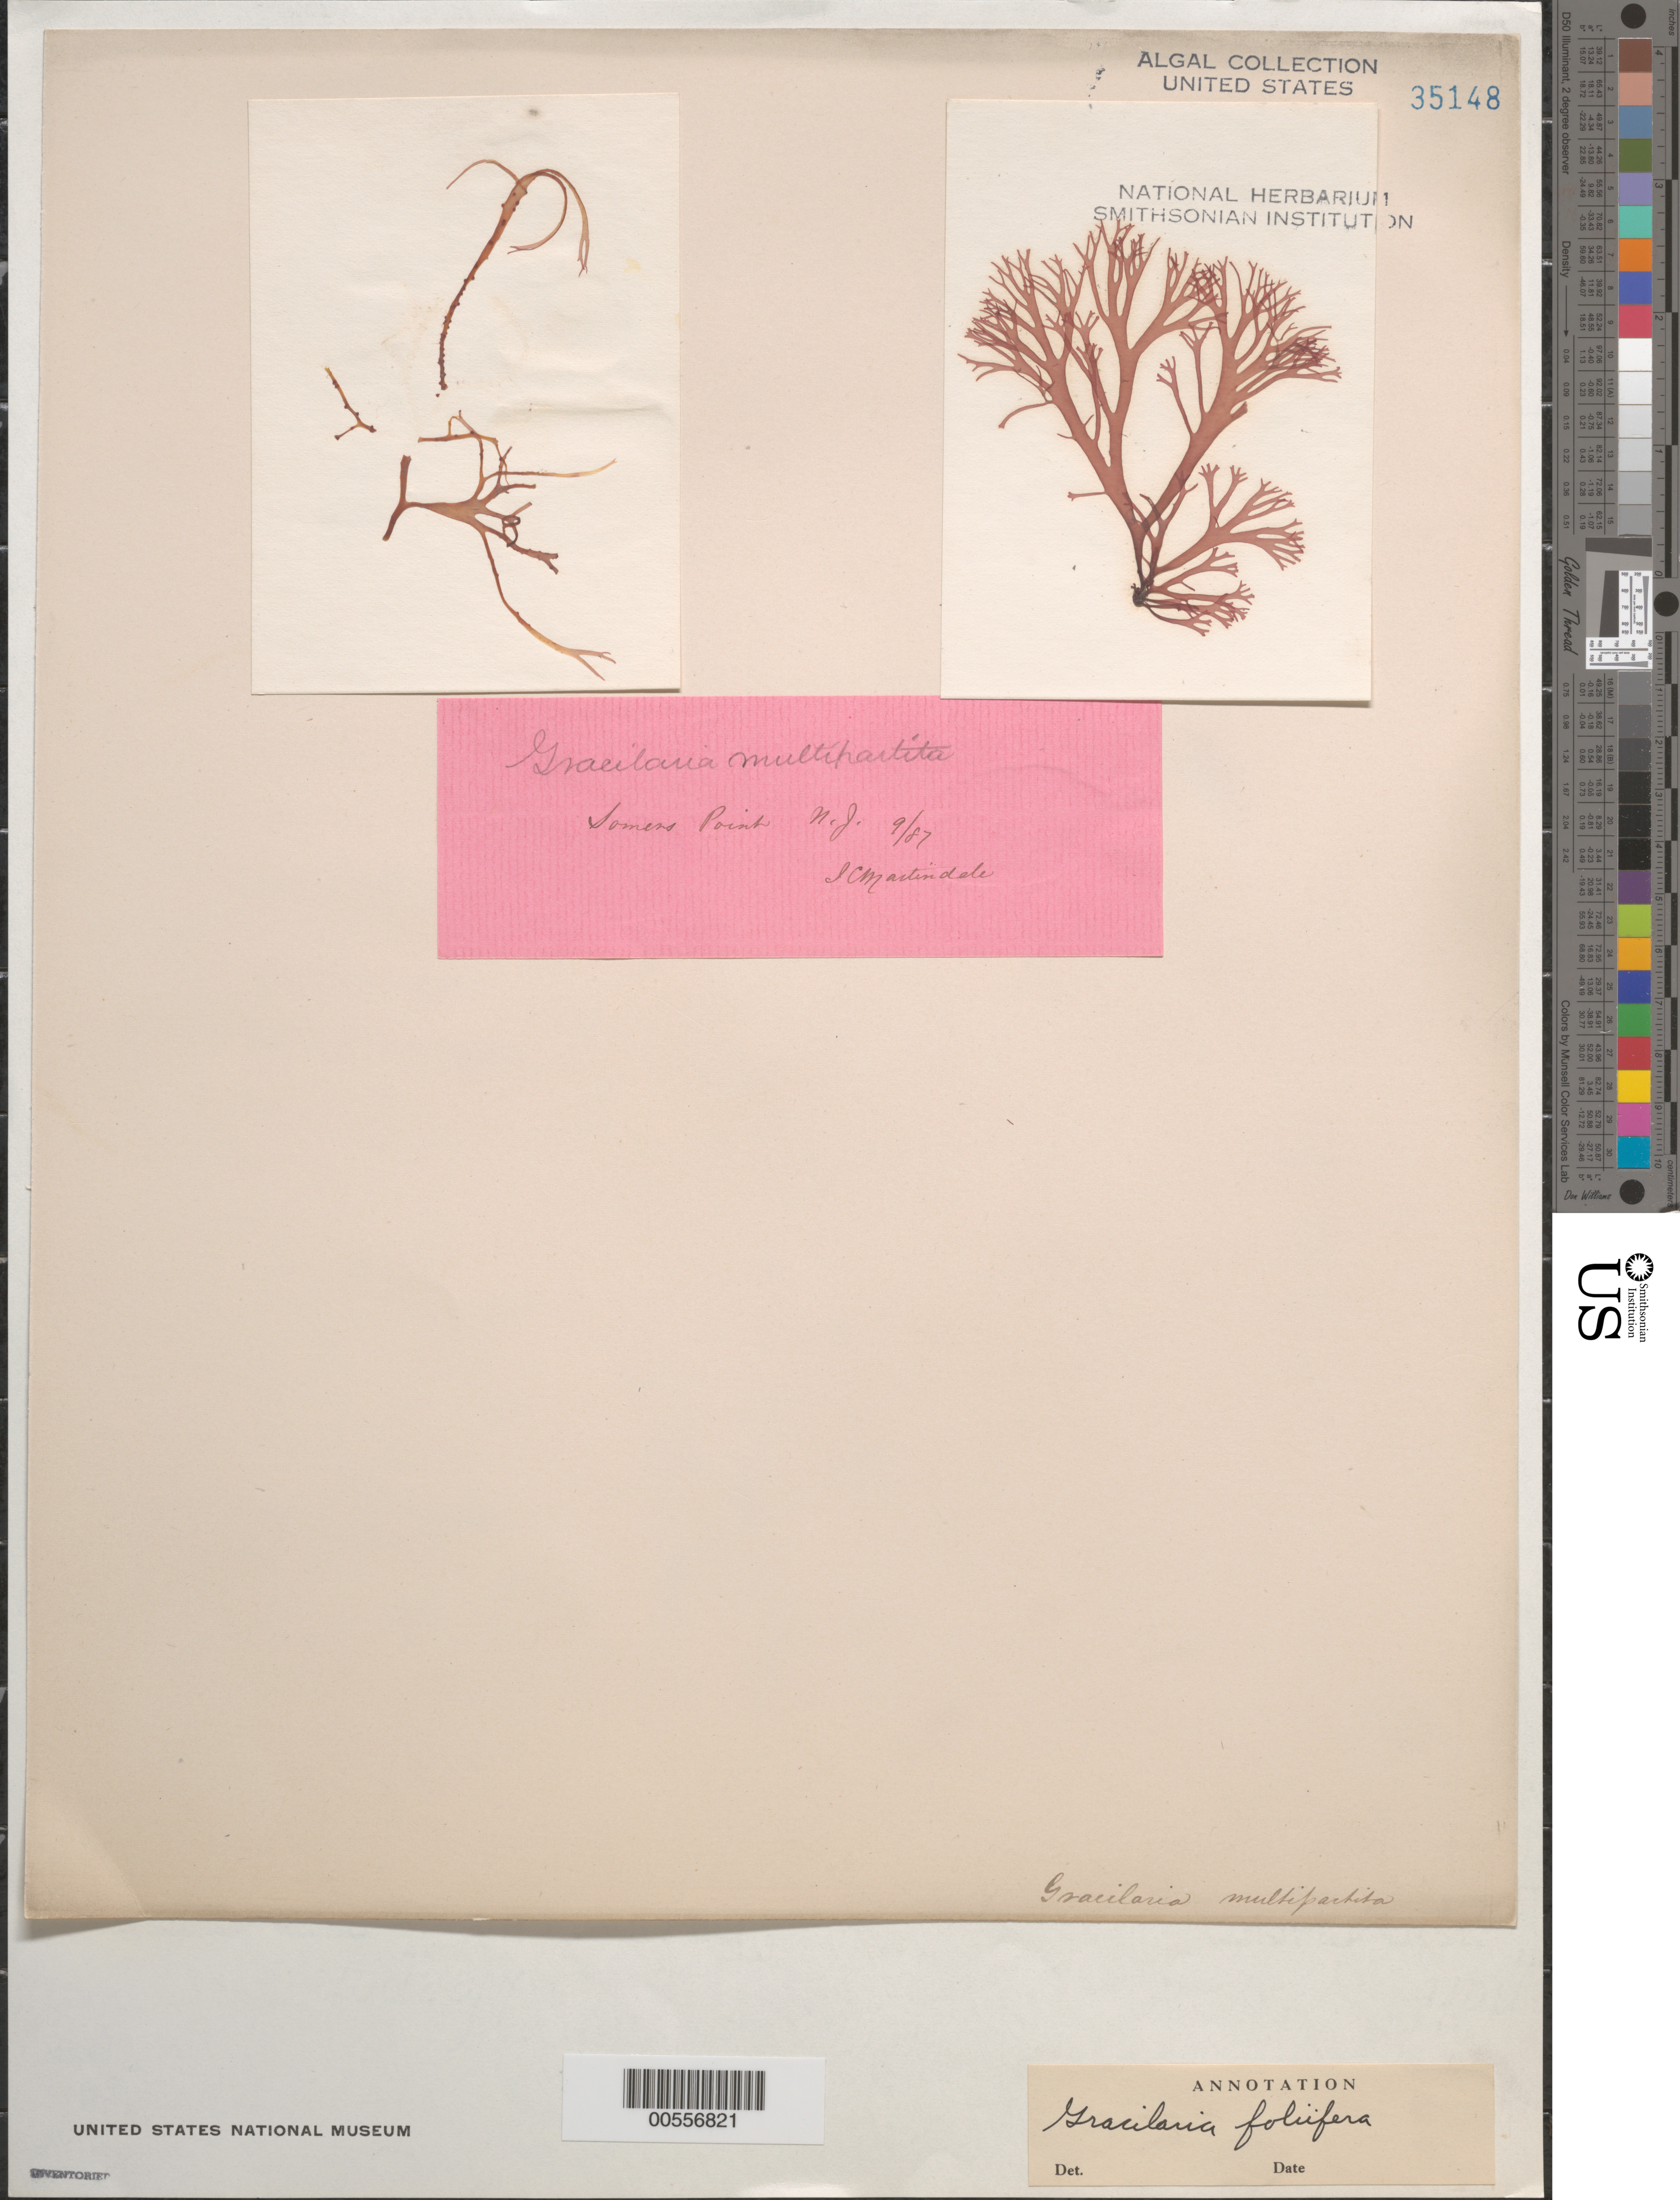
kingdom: Plantae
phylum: Rhodophyta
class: Florideophyceae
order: Gracilariales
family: Gracilariaceae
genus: Gracilaria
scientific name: Gracilaria foliifera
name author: (Forssk.) Børgesen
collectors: I. C. Martindale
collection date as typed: Sep 1887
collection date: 1887-09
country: United States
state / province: New Jersey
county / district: Atlantic County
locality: Somers Point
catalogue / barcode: US 35148